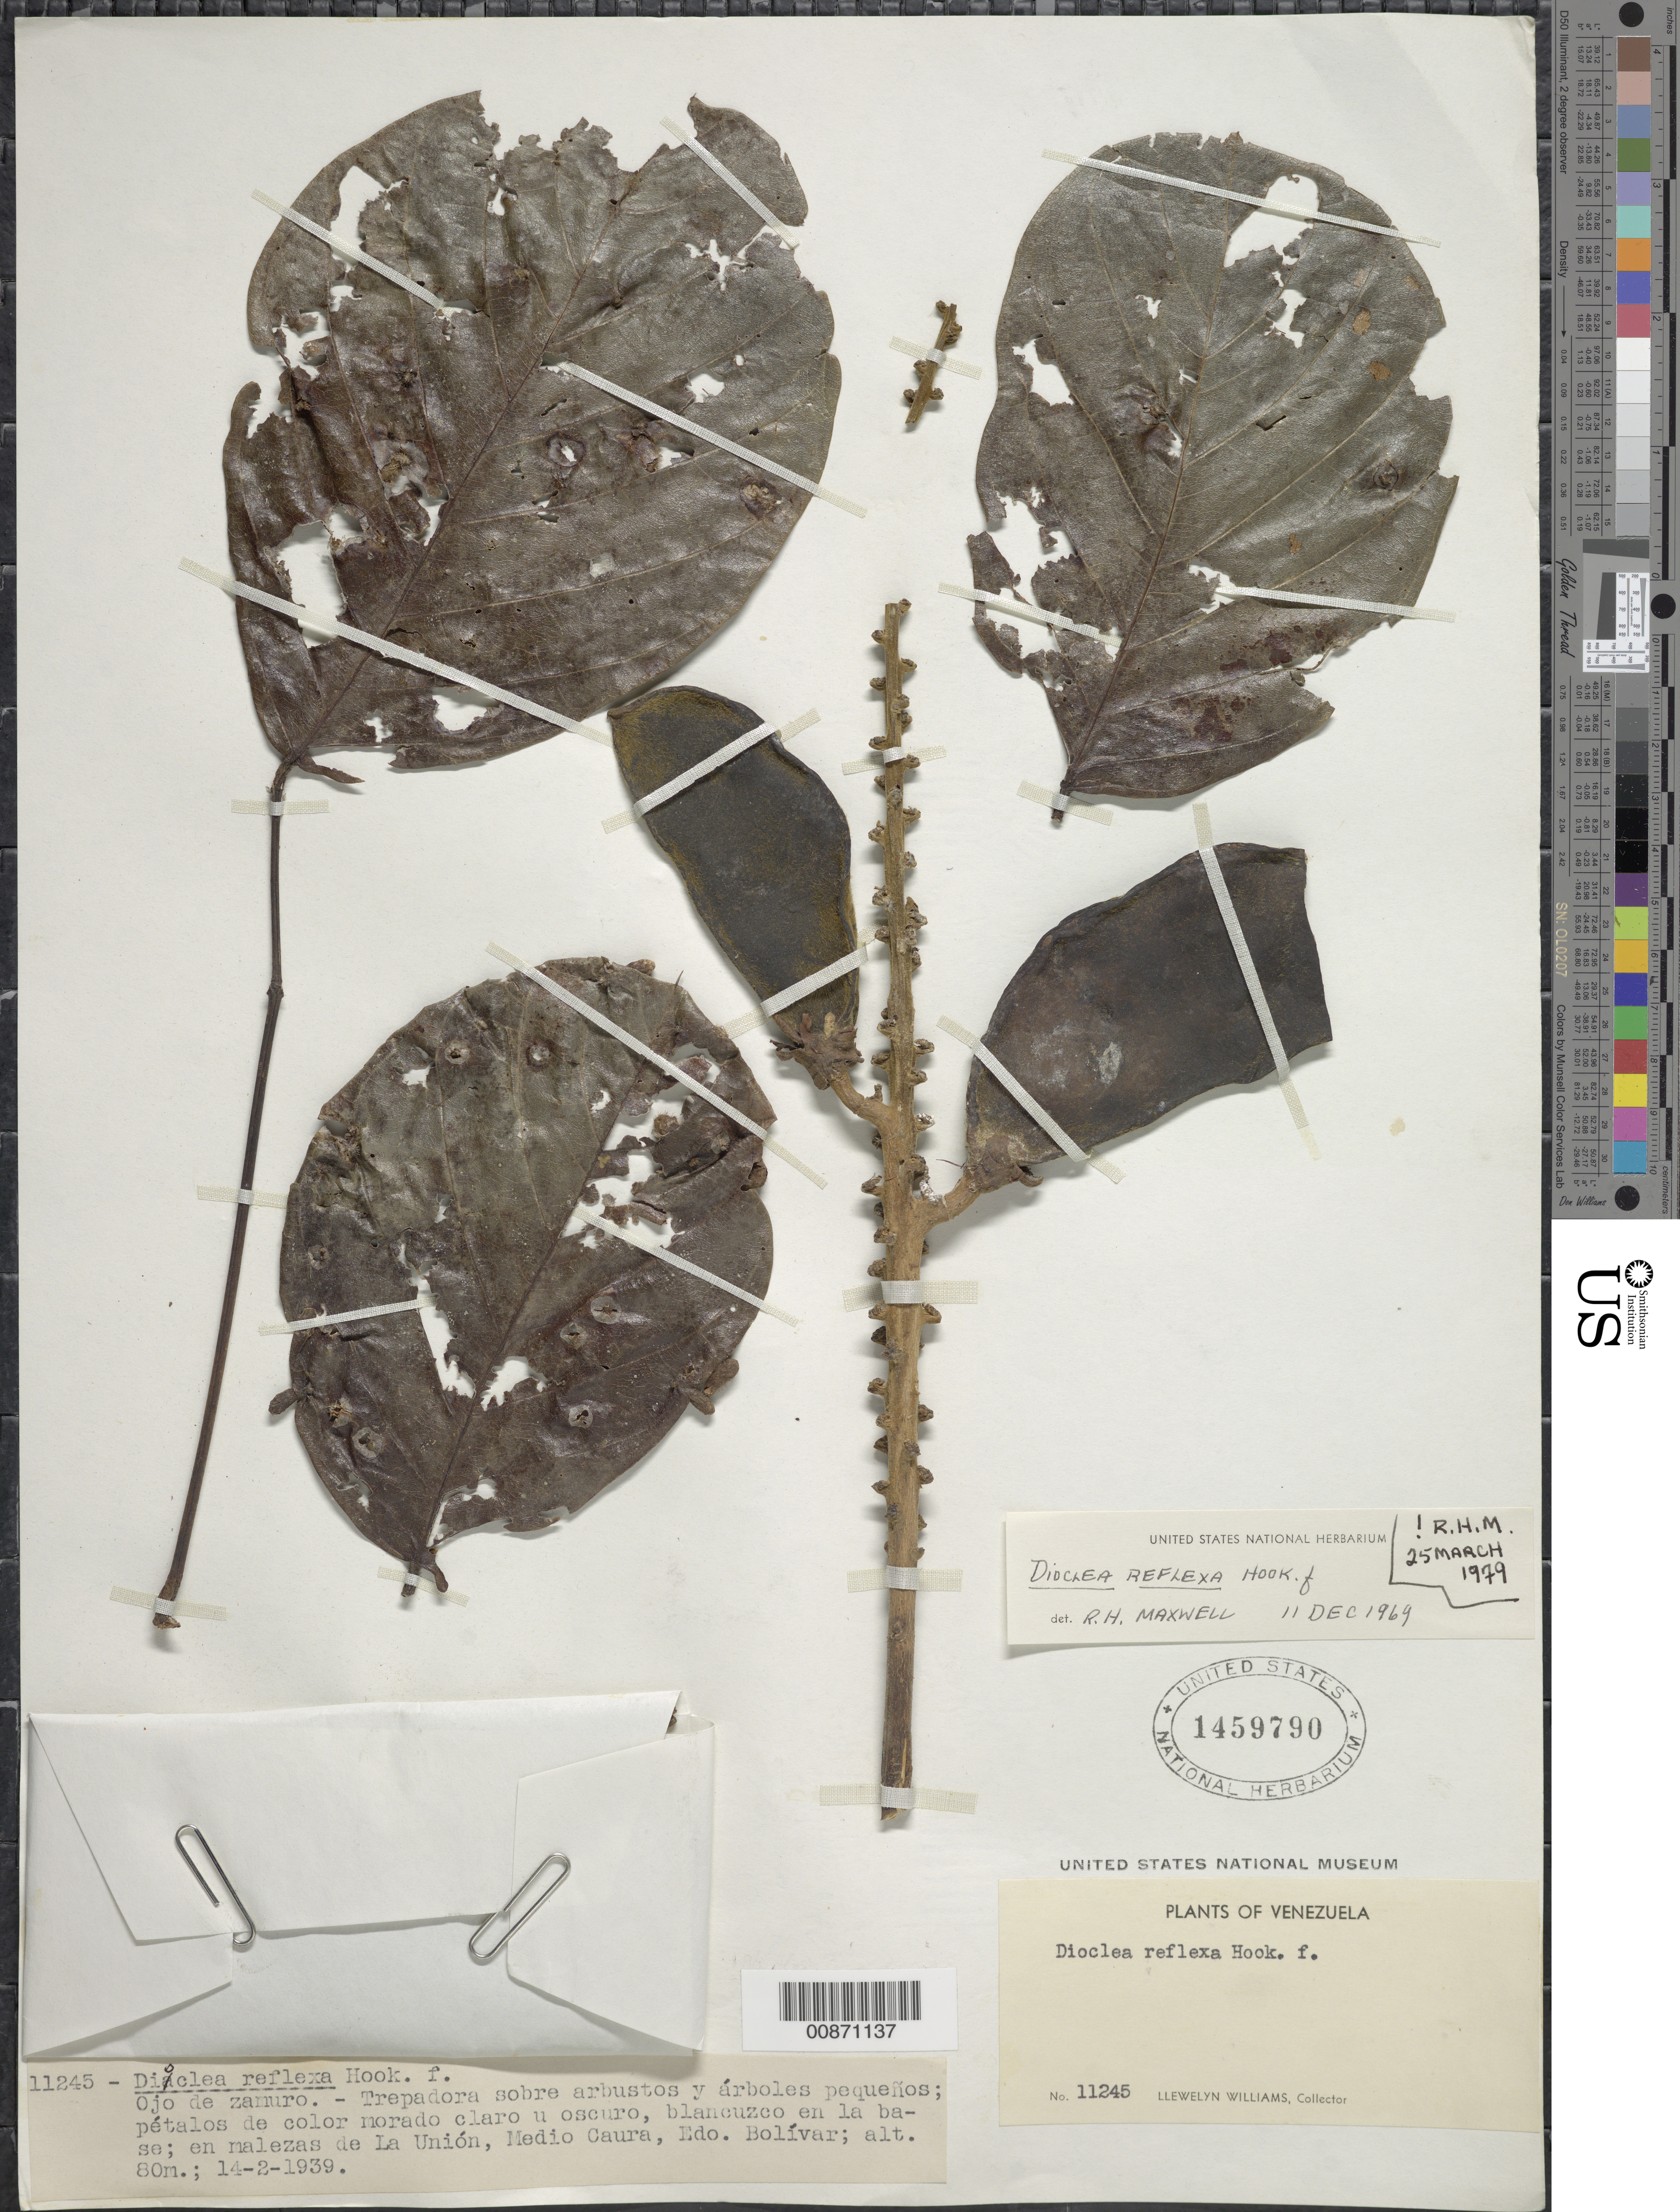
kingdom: Plantae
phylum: Tracheophyta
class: Magnoliopsida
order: Fabales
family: Fabaceae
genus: Macropsychanthus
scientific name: Macropsychanthus comosus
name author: (G. Mey.) L.P. Queiroz & Snak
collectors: Ll. Williams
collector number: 11245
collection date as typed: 14-Feb-39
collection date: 1939-02-14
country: Venezuela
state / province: Bolívar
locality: La Unión, Medio Caura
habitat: Sobre arbustos y arboles pequenos; malezas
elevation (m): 80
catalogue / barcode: US 1459790